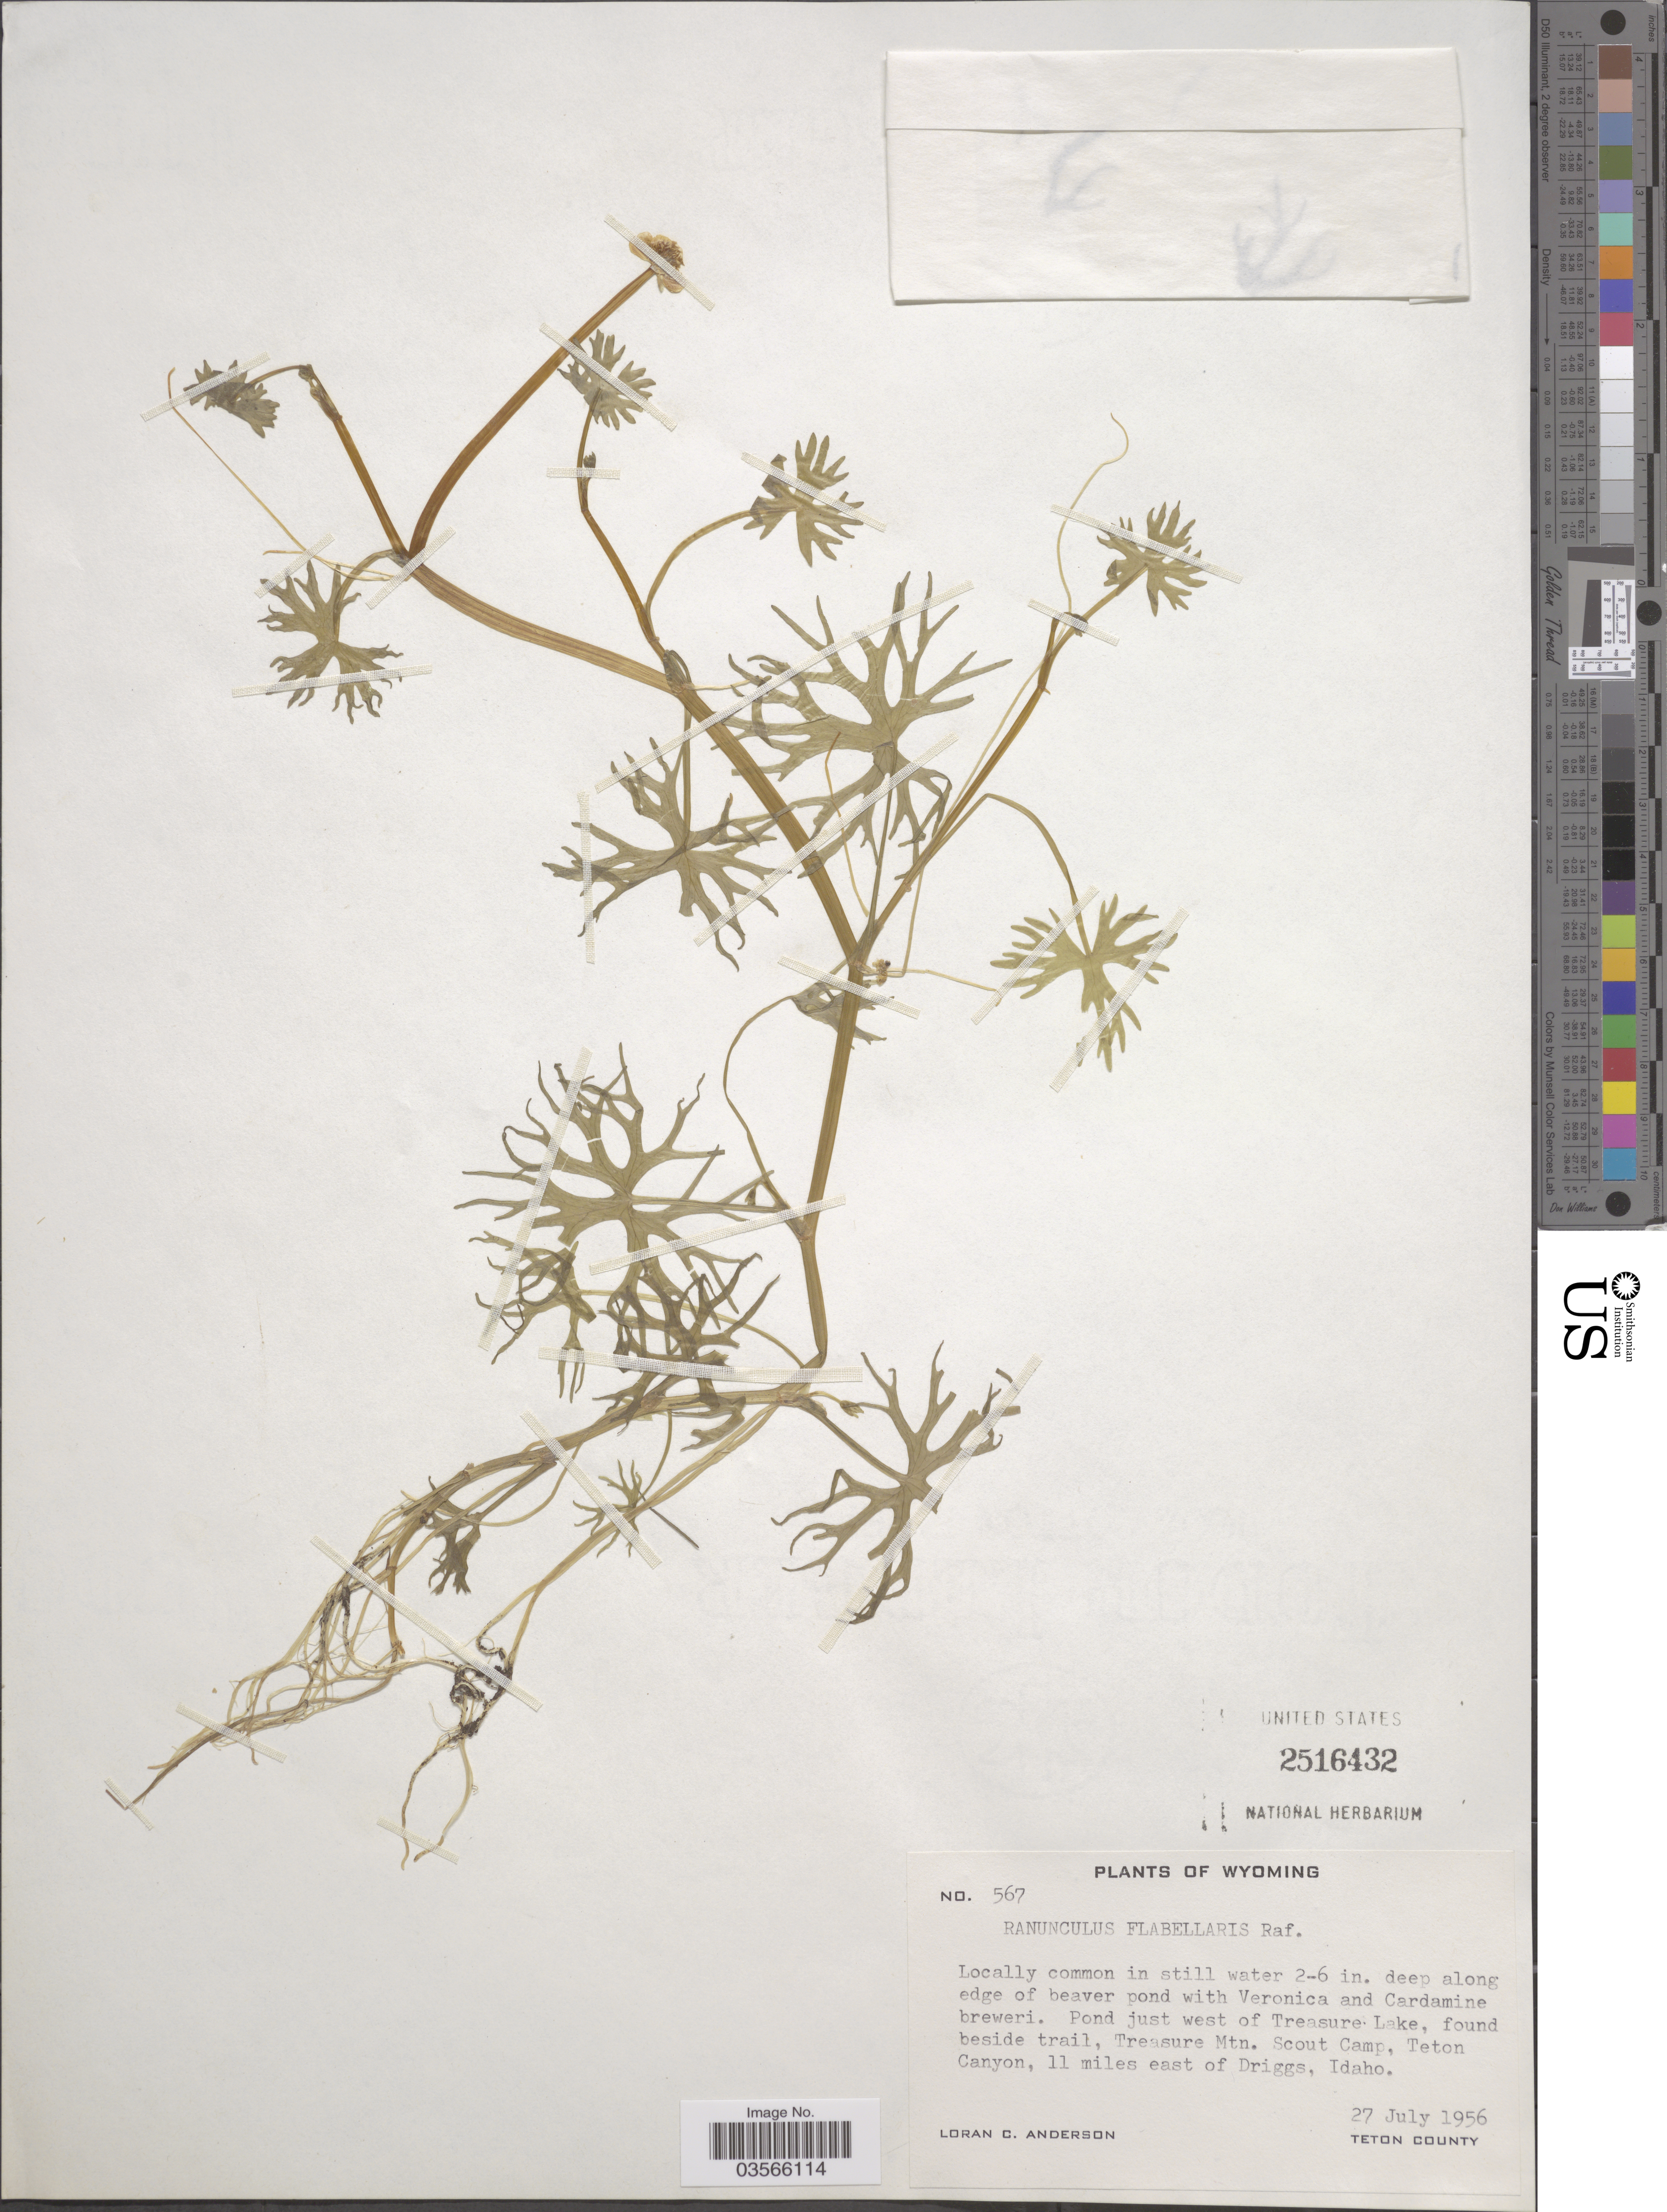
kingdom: Plantae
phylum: Tracheophyta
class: Magnoliopsida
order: Ranunculales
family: Ranunculaceae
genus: Ranunculus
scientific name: Ranunculus flabellaris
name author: Raf.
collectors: L. C. Anderson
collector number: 567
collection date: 1956-07-27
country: United States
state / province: Wyoming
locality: Pond just west of Treasure Lake, found beside trail, Treasure Mtn. Scout Camp, Teton Canyon, 11 miles east of Driggs, Idaho. Teton County.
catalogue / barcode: US 2516432